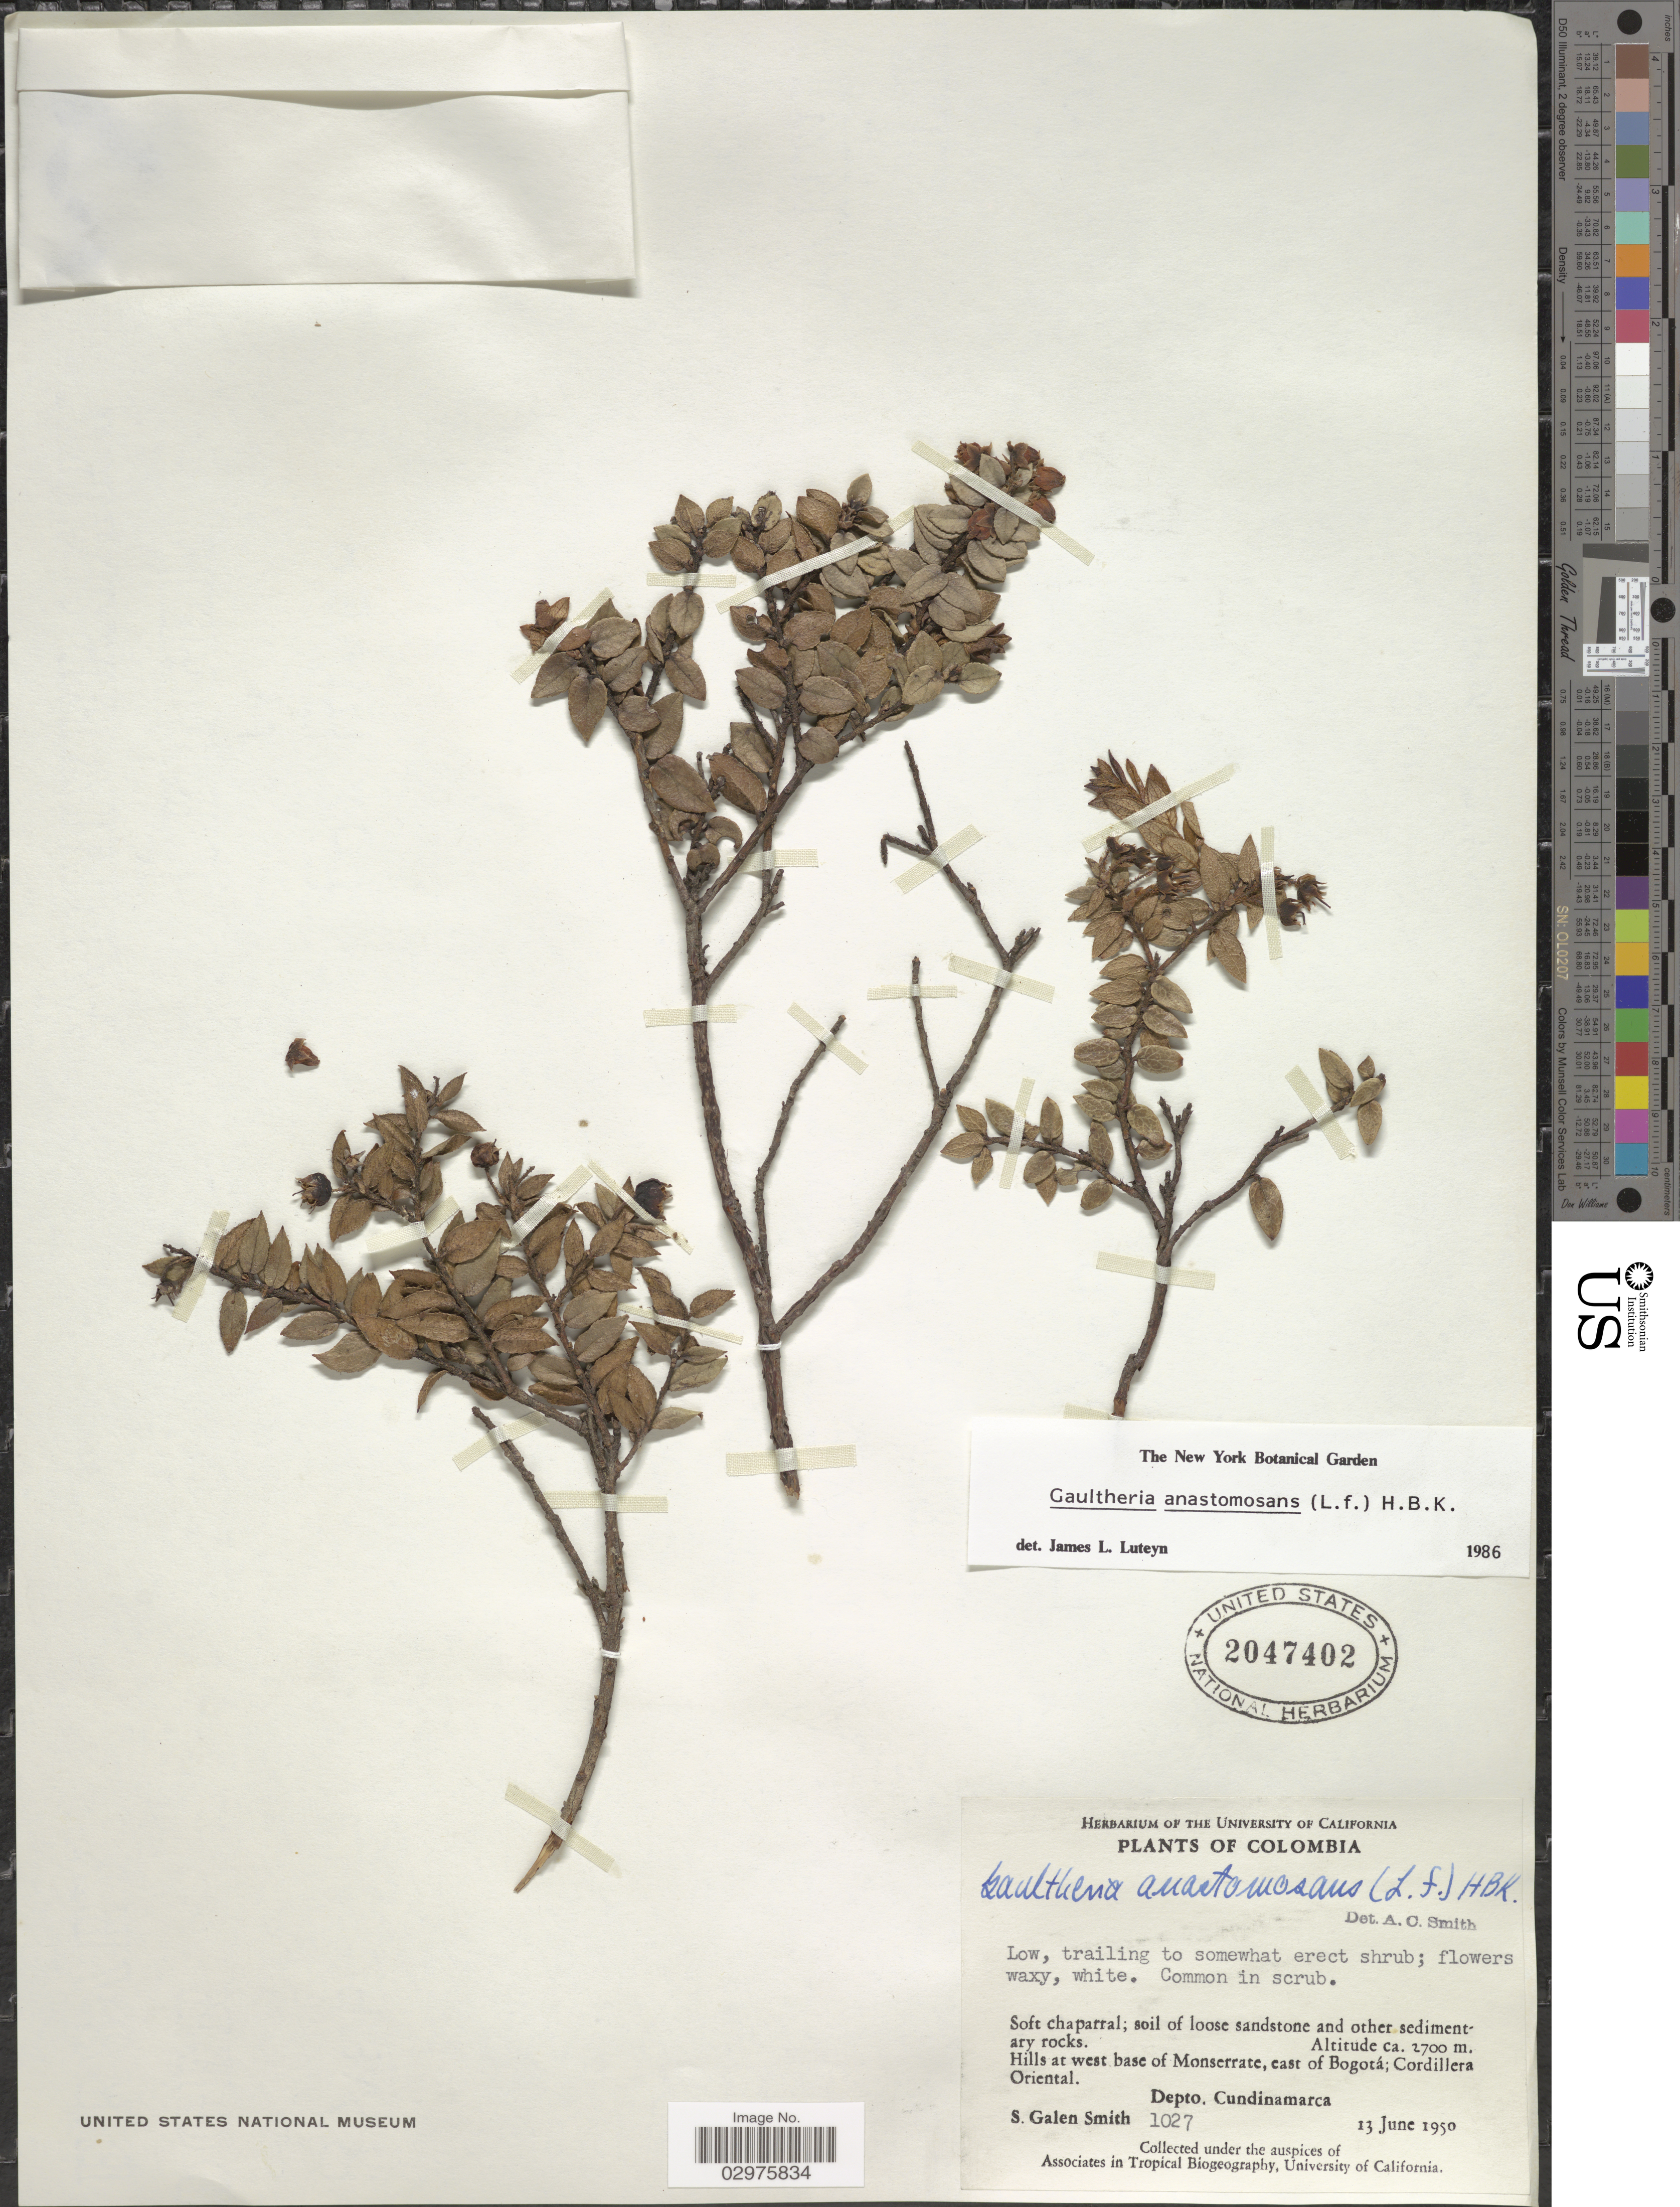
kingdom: Plantae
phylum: Tracheophyta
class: Magnoliopsida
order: Ericales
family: Ericaceae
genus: Gaultheria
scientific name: Gaultheria anastomosans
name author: (L. f.) Kunth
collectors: S. G. Smith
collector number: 1027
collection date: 1950-06-13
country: Colombia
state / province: Cundinamarca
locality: Hills at west base of Monserrate, east of Bogotá; Cordillera Oriental. Depto. Cundinamarca.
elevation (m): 2700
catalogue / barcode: US 2047402